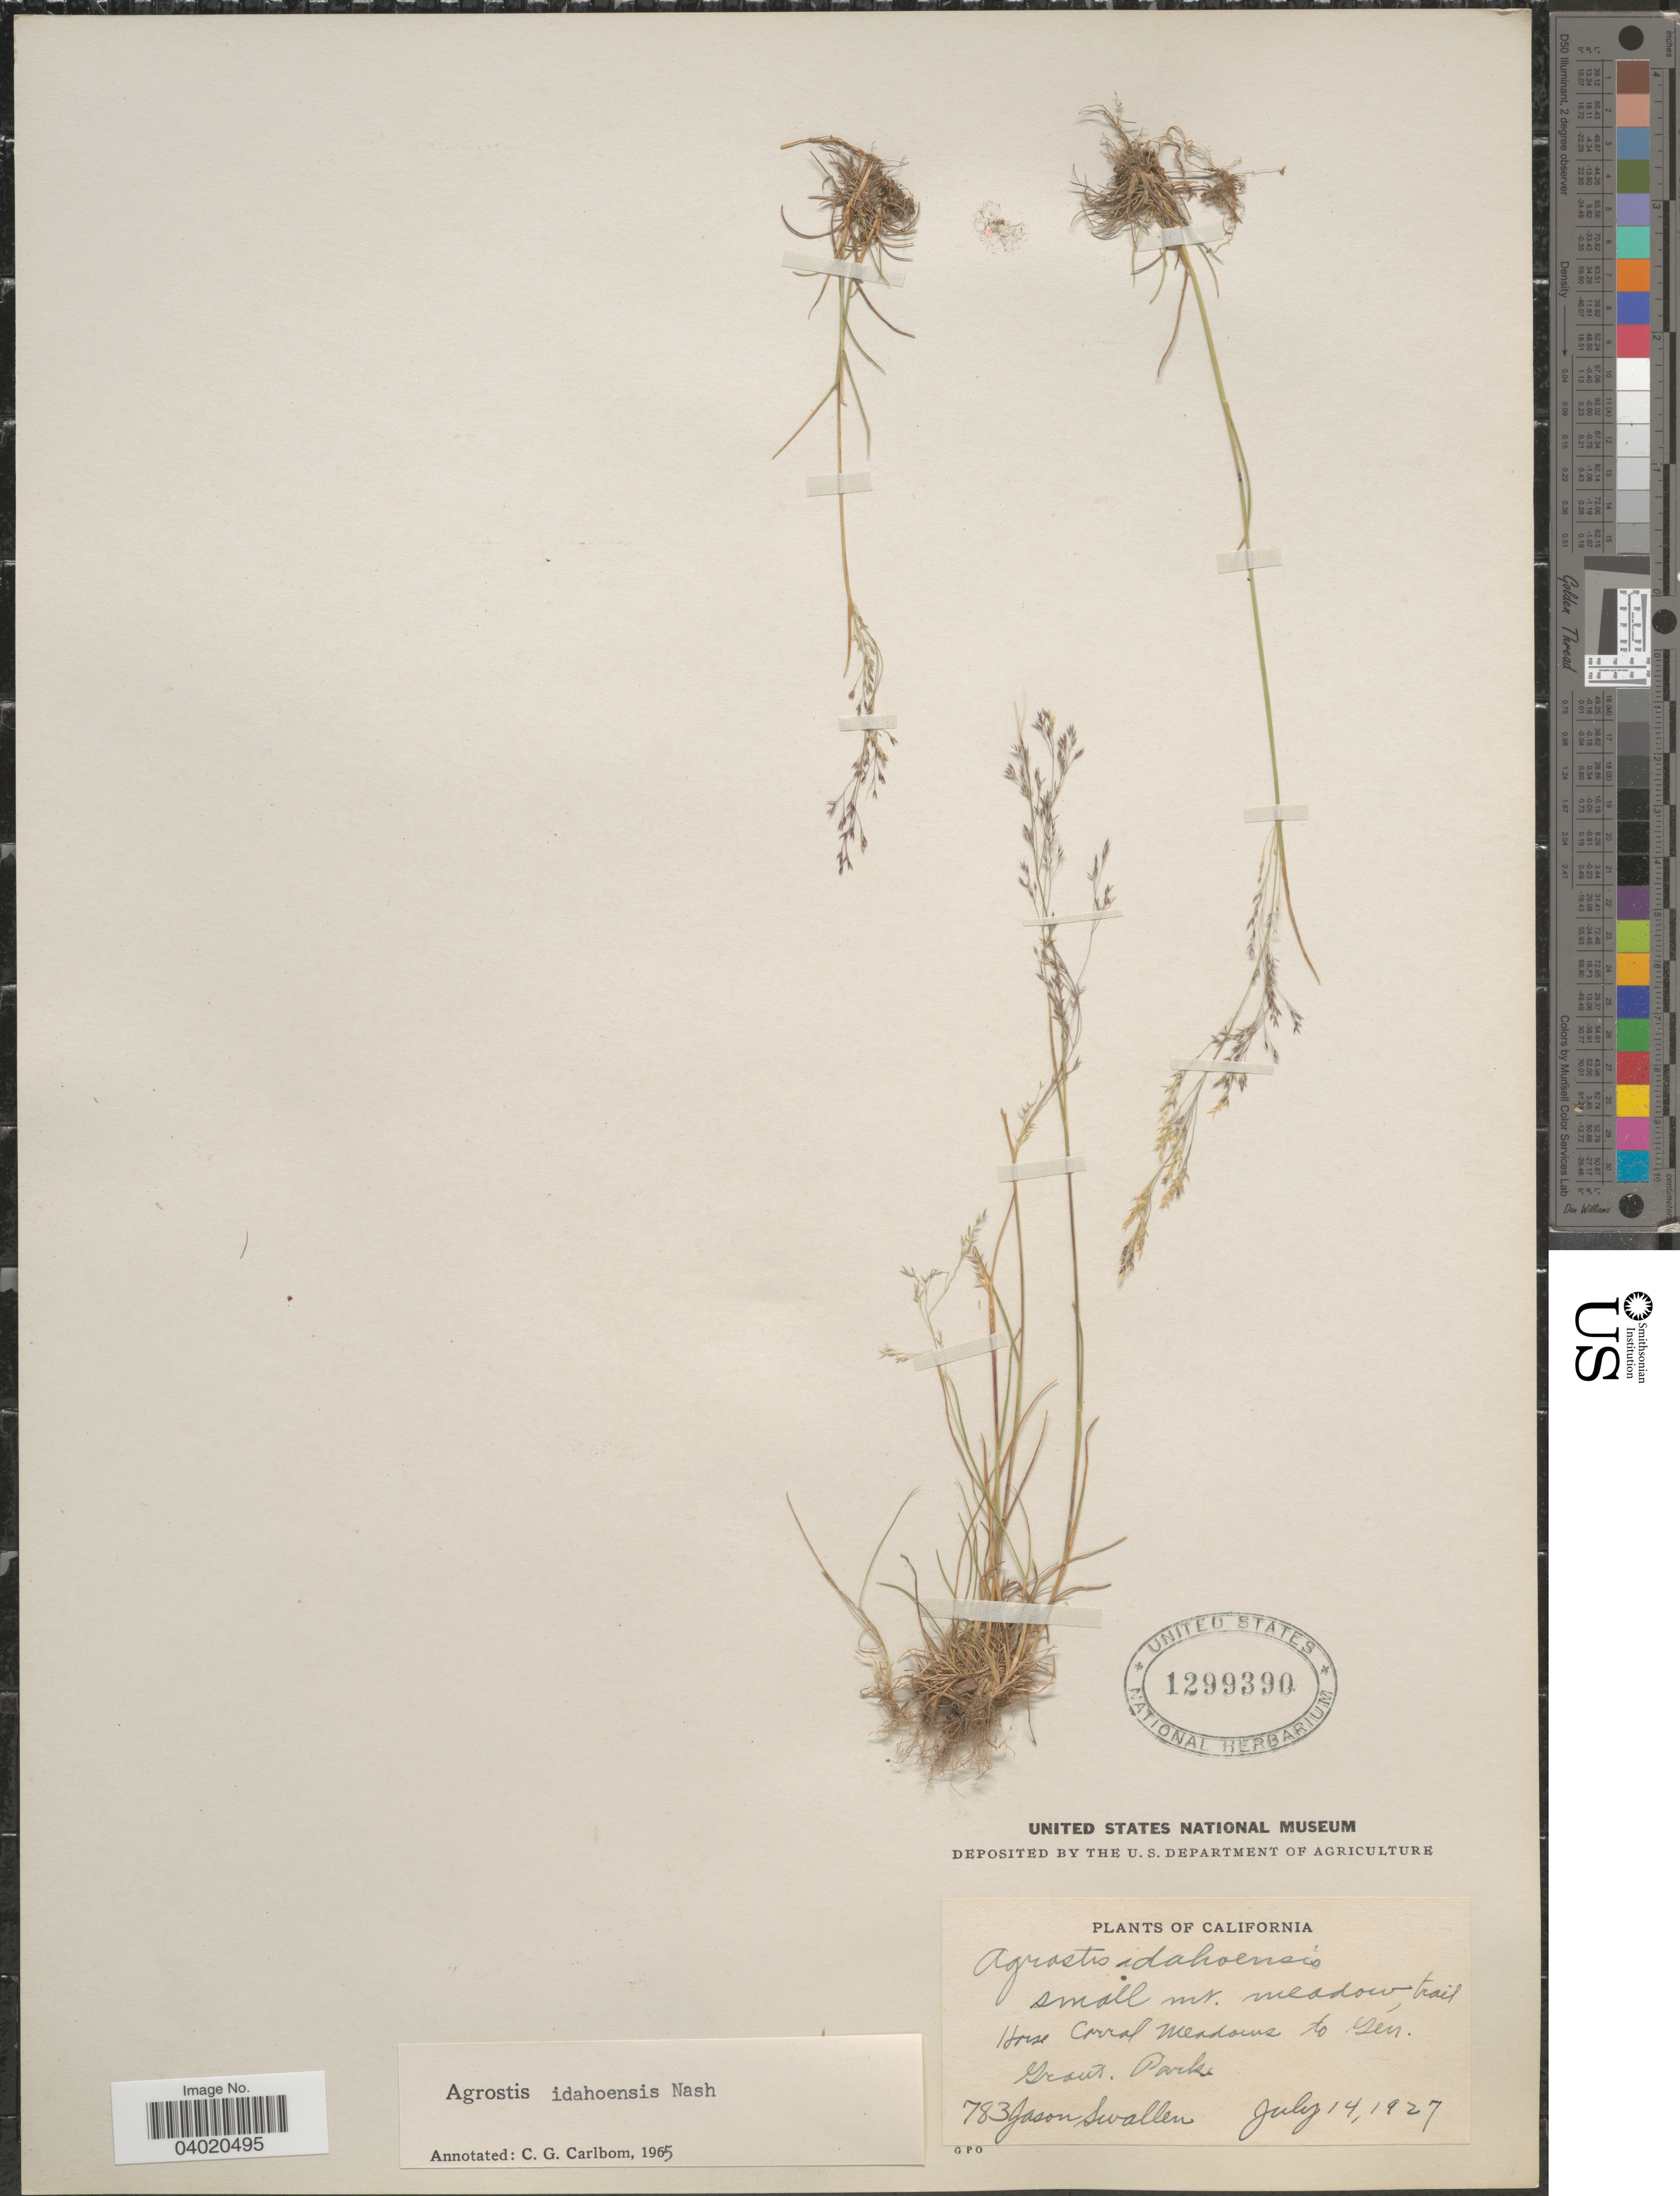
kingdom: Plantae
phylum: Tracheophyta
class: Liliopsida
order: Poales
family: Poaceae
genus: Agrostis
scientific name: Agrostis idahoensis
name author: Nash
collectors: J. R. Swallen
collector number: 783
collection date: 1927-07-14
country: United States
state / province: California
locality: Small mt. meadow, trail Horse Corral Meadows to Gen. Grant's Park.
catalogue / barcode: US 1299390